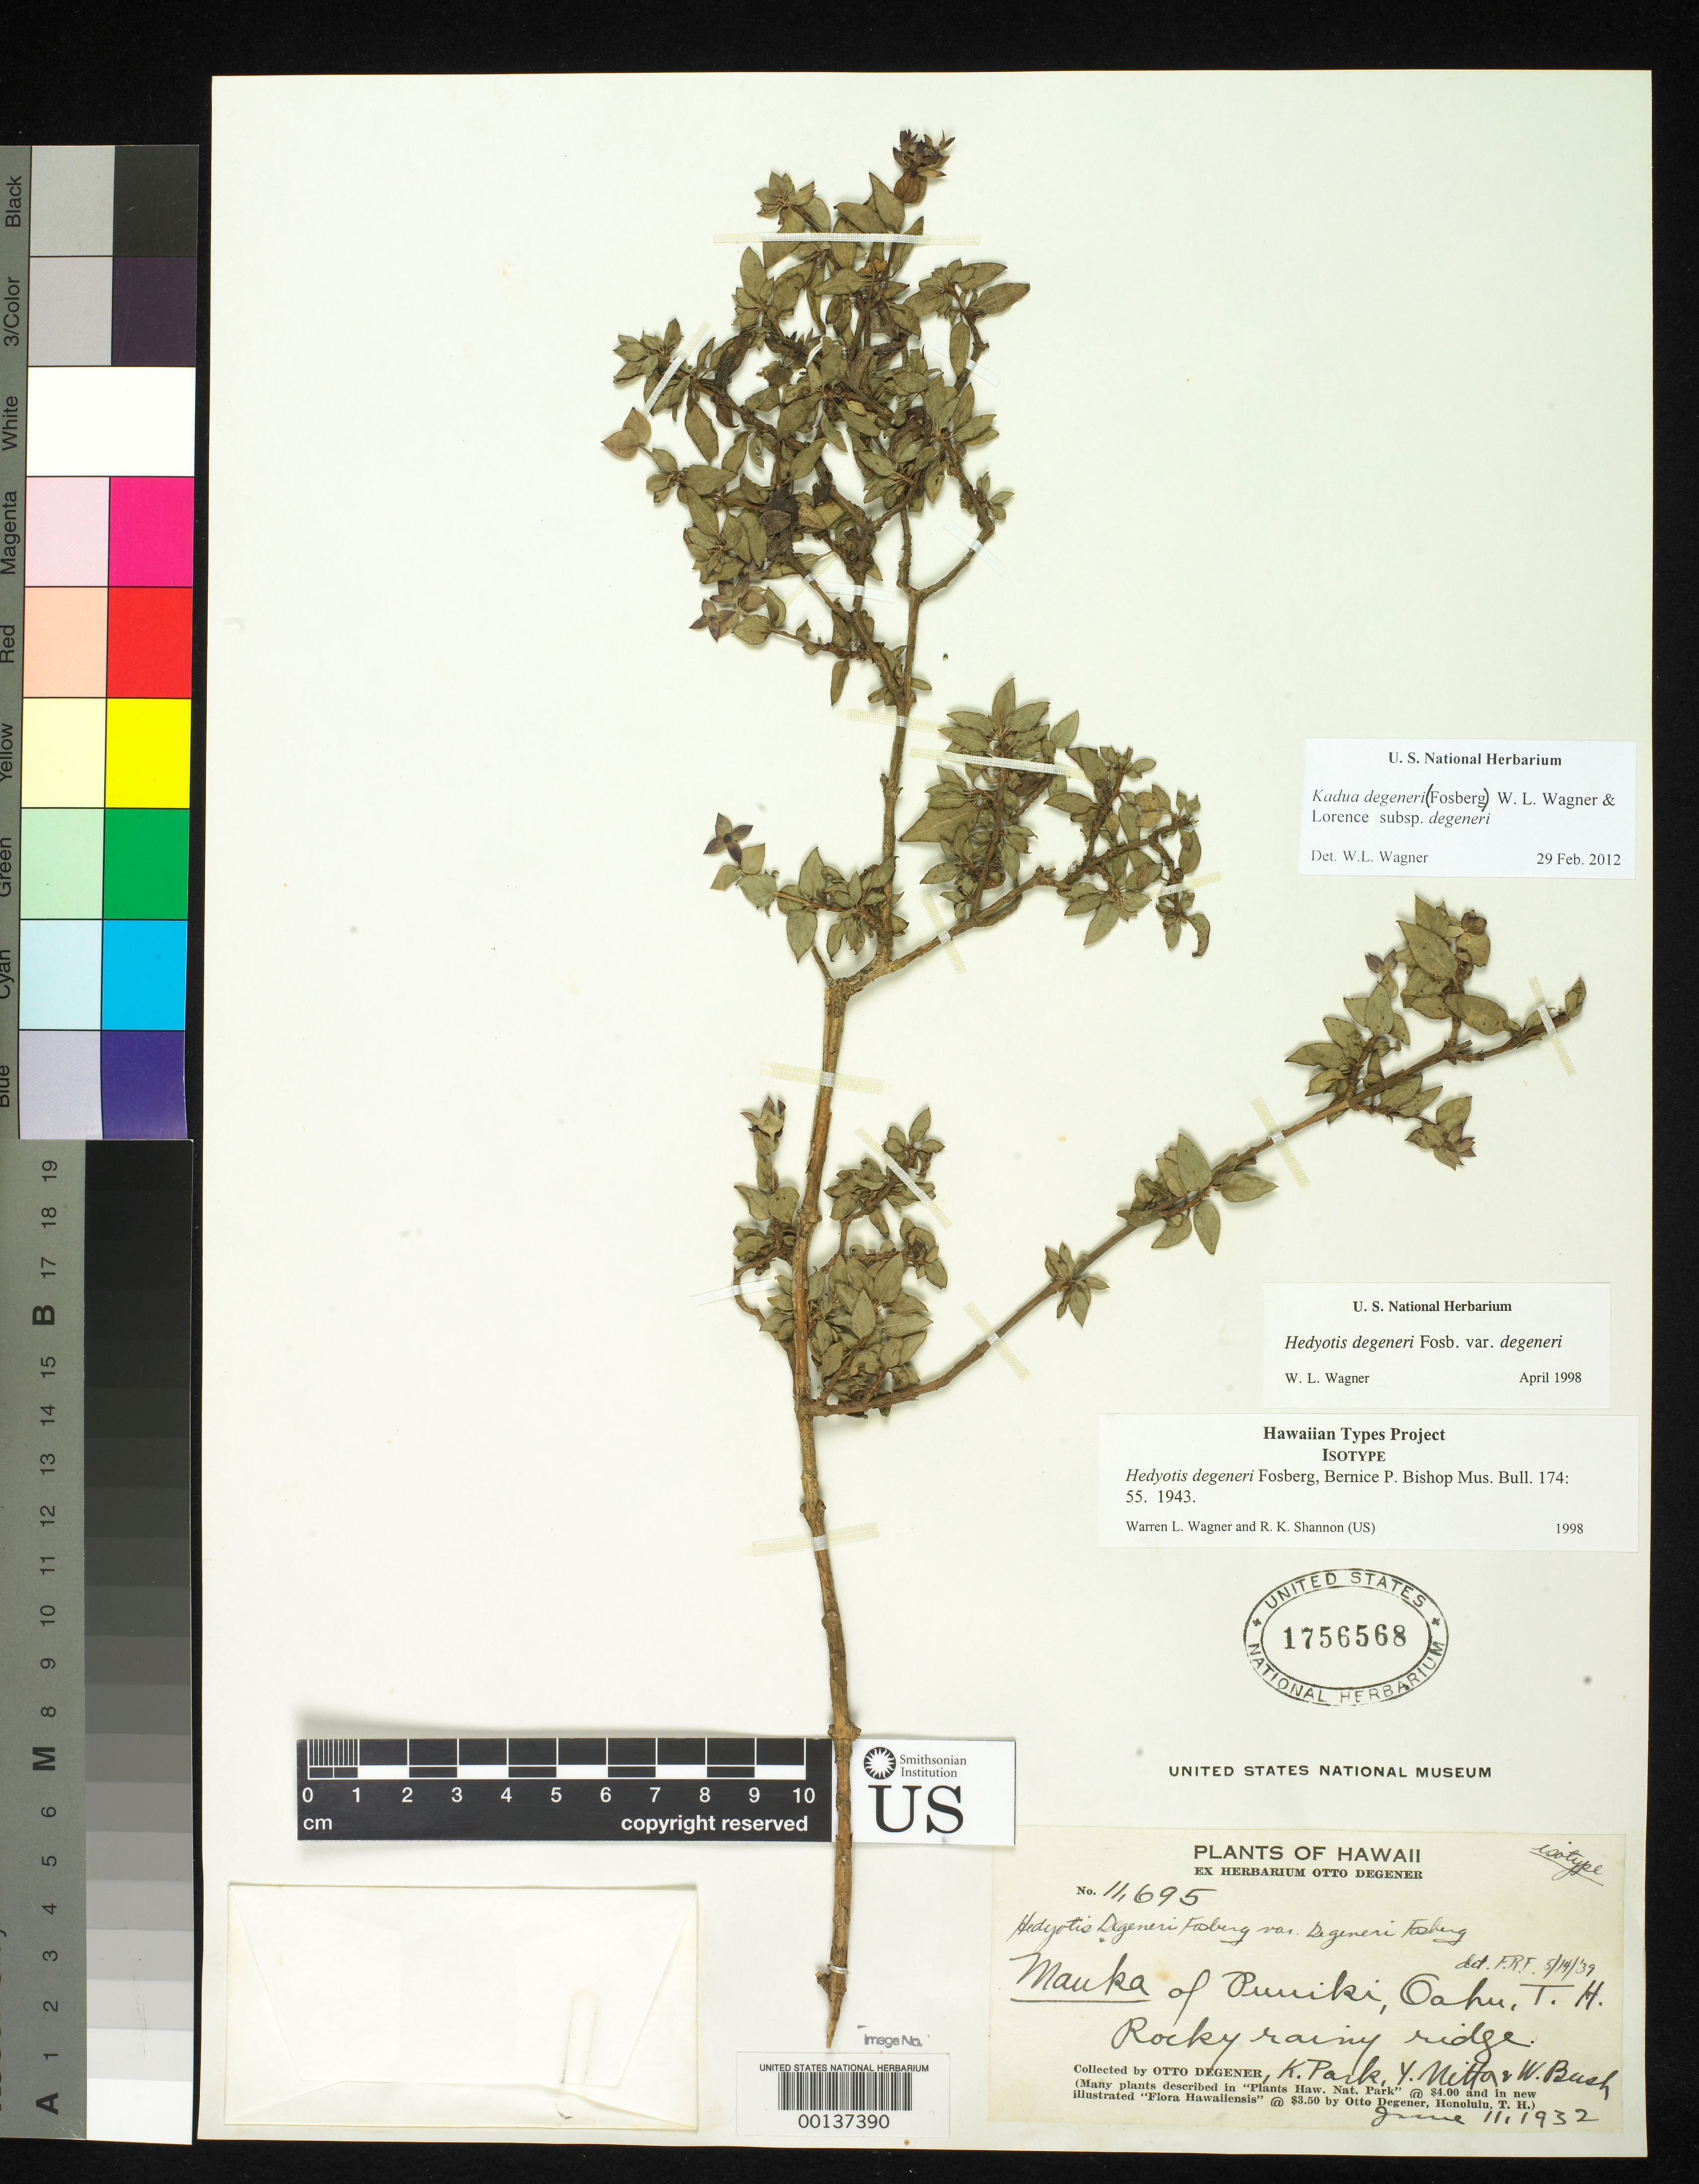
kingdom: Plantae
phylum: Tracheophyta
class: Magnoliopsida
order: Gentianales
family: Rubiaceae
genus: Hedyotis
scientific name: Hedyotis degeneri var. degeneri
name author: Fosberg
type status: Isotype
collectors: O. Degener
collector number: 11695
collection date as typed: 11 Jun 1932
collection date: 1932-06-11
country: United States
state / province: Hawaii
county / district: Honolulu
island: Oahu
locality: Mauka of Puuika.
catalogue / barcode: US 1756568